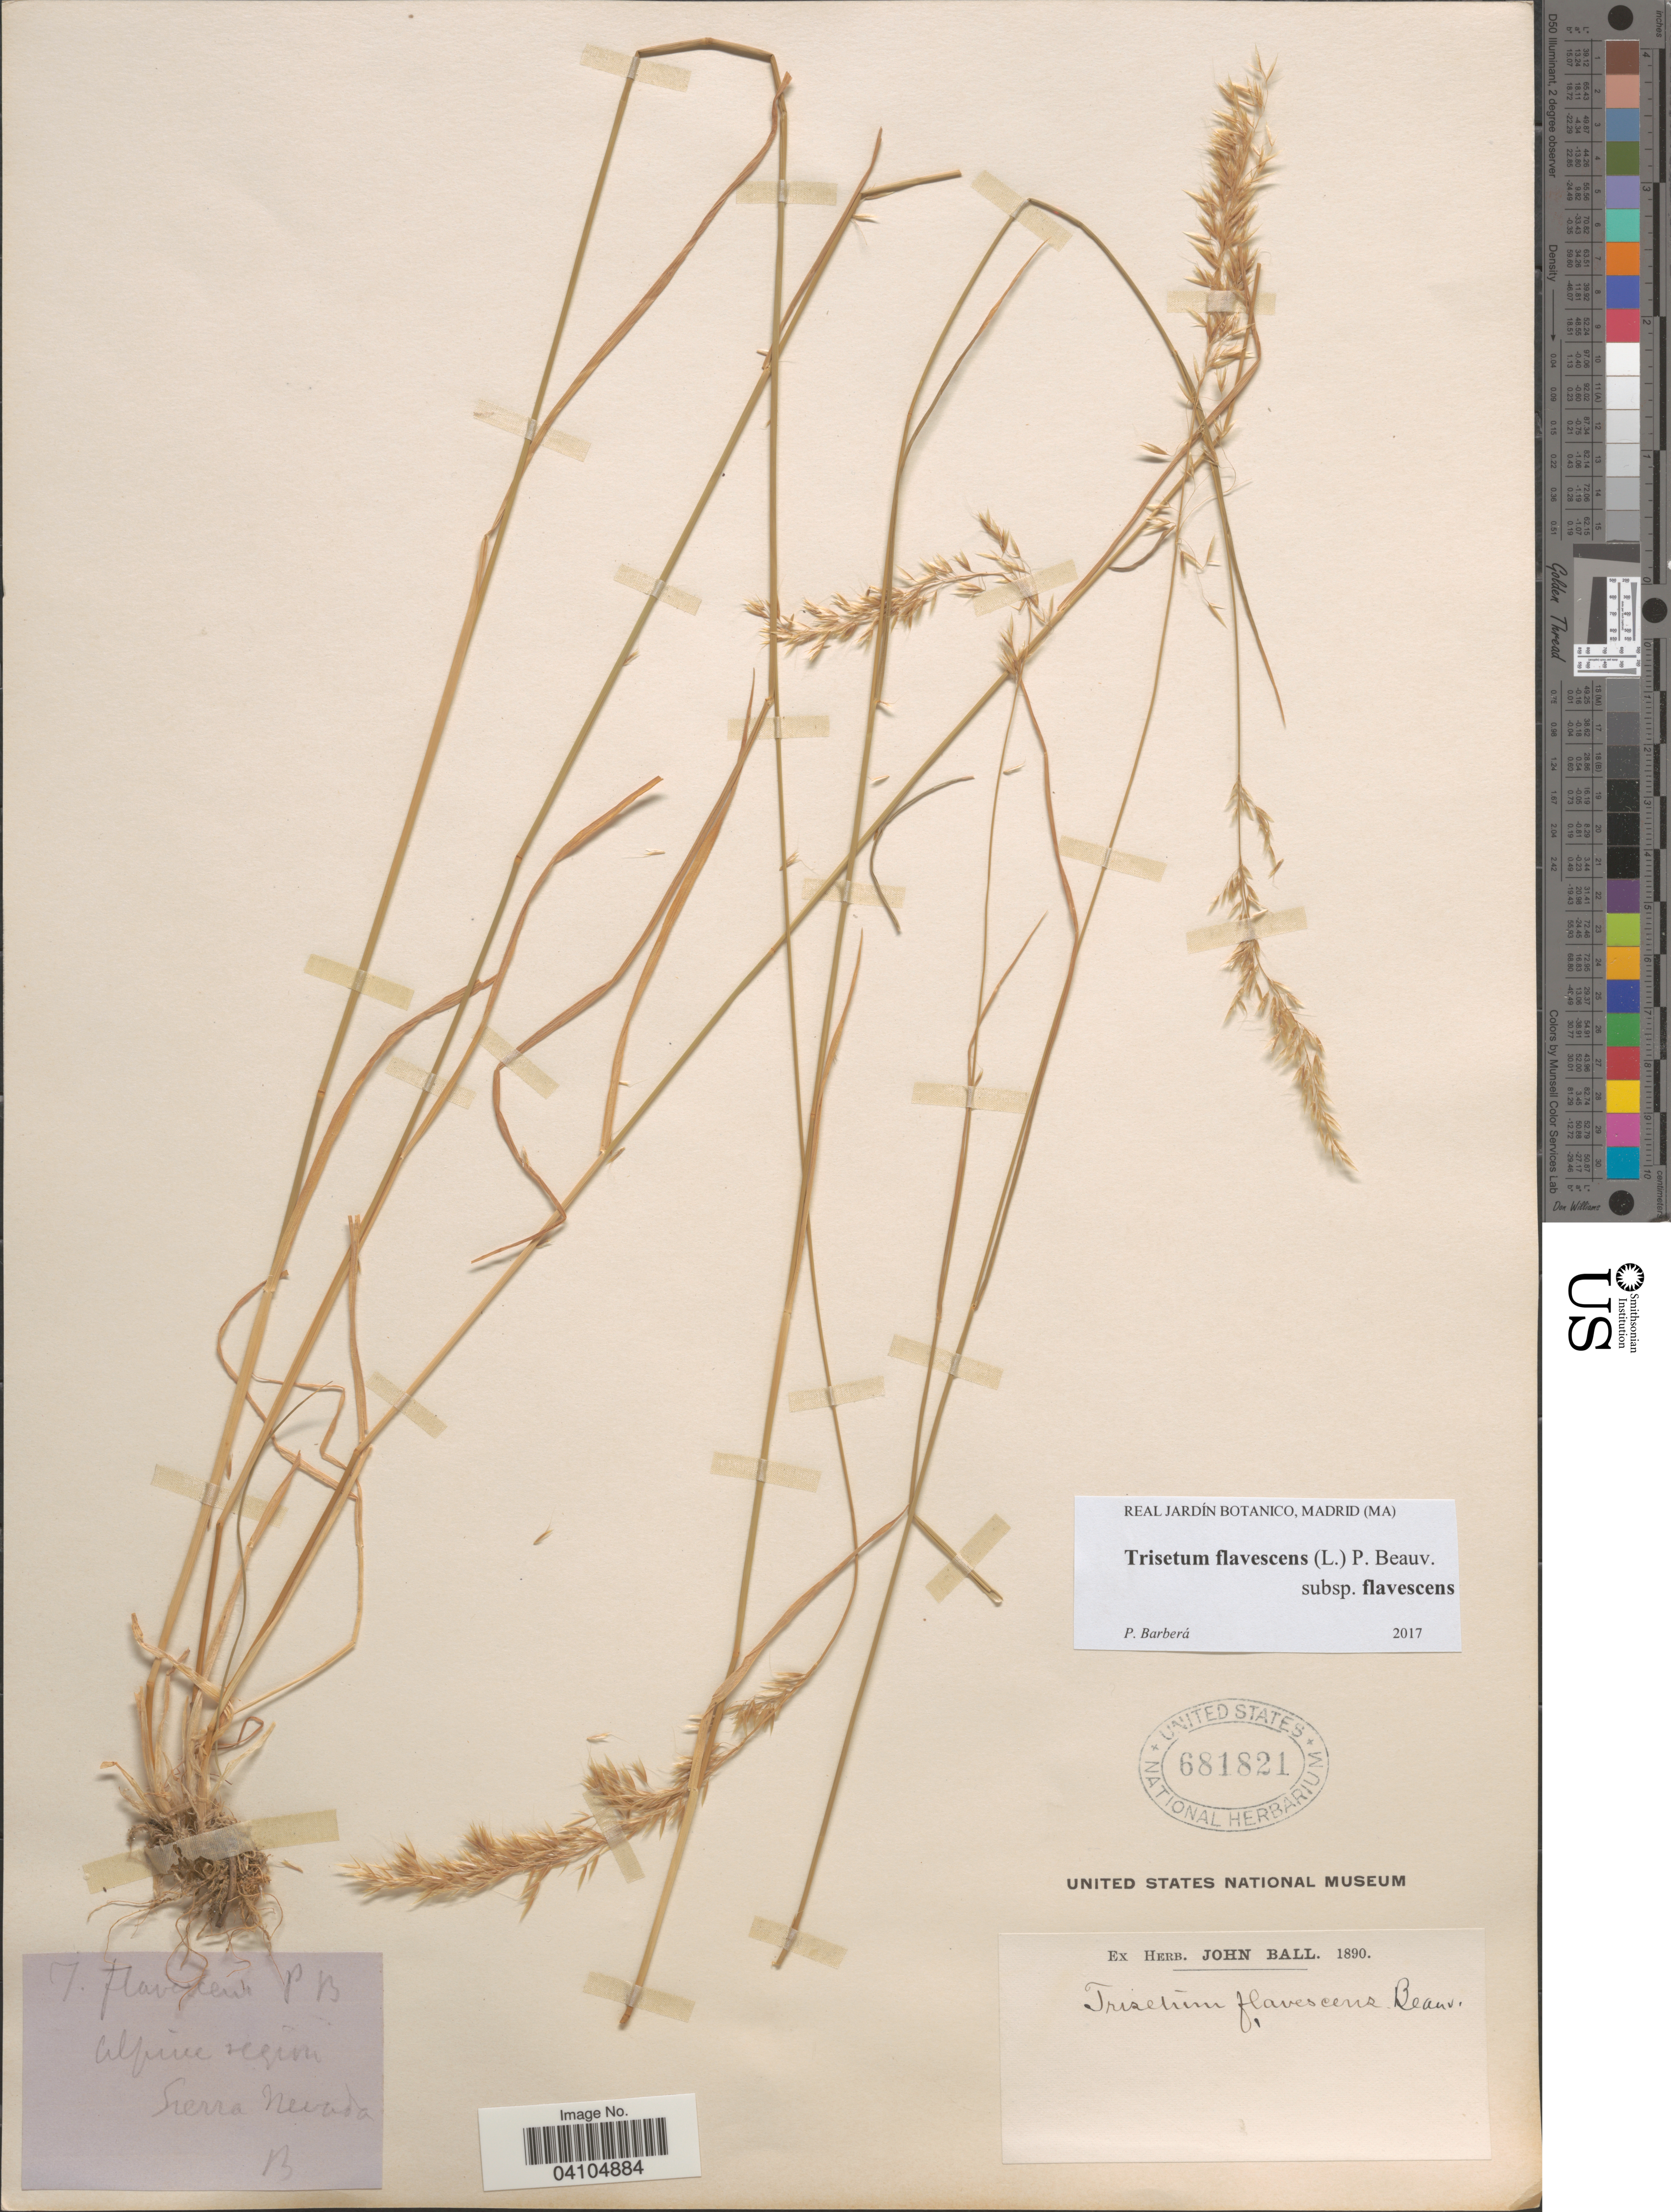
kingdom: Plantae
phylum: Tracheophyta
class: Liliopsida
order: Poales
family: Poaceae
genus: Trisetum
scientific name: Trisetum flavescens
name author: (L.) P. Beauv.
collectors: J. Ball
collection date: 1890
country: United States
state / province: California / Nevada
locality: Alpine region Sierra Nevada.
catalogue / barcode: US 681821